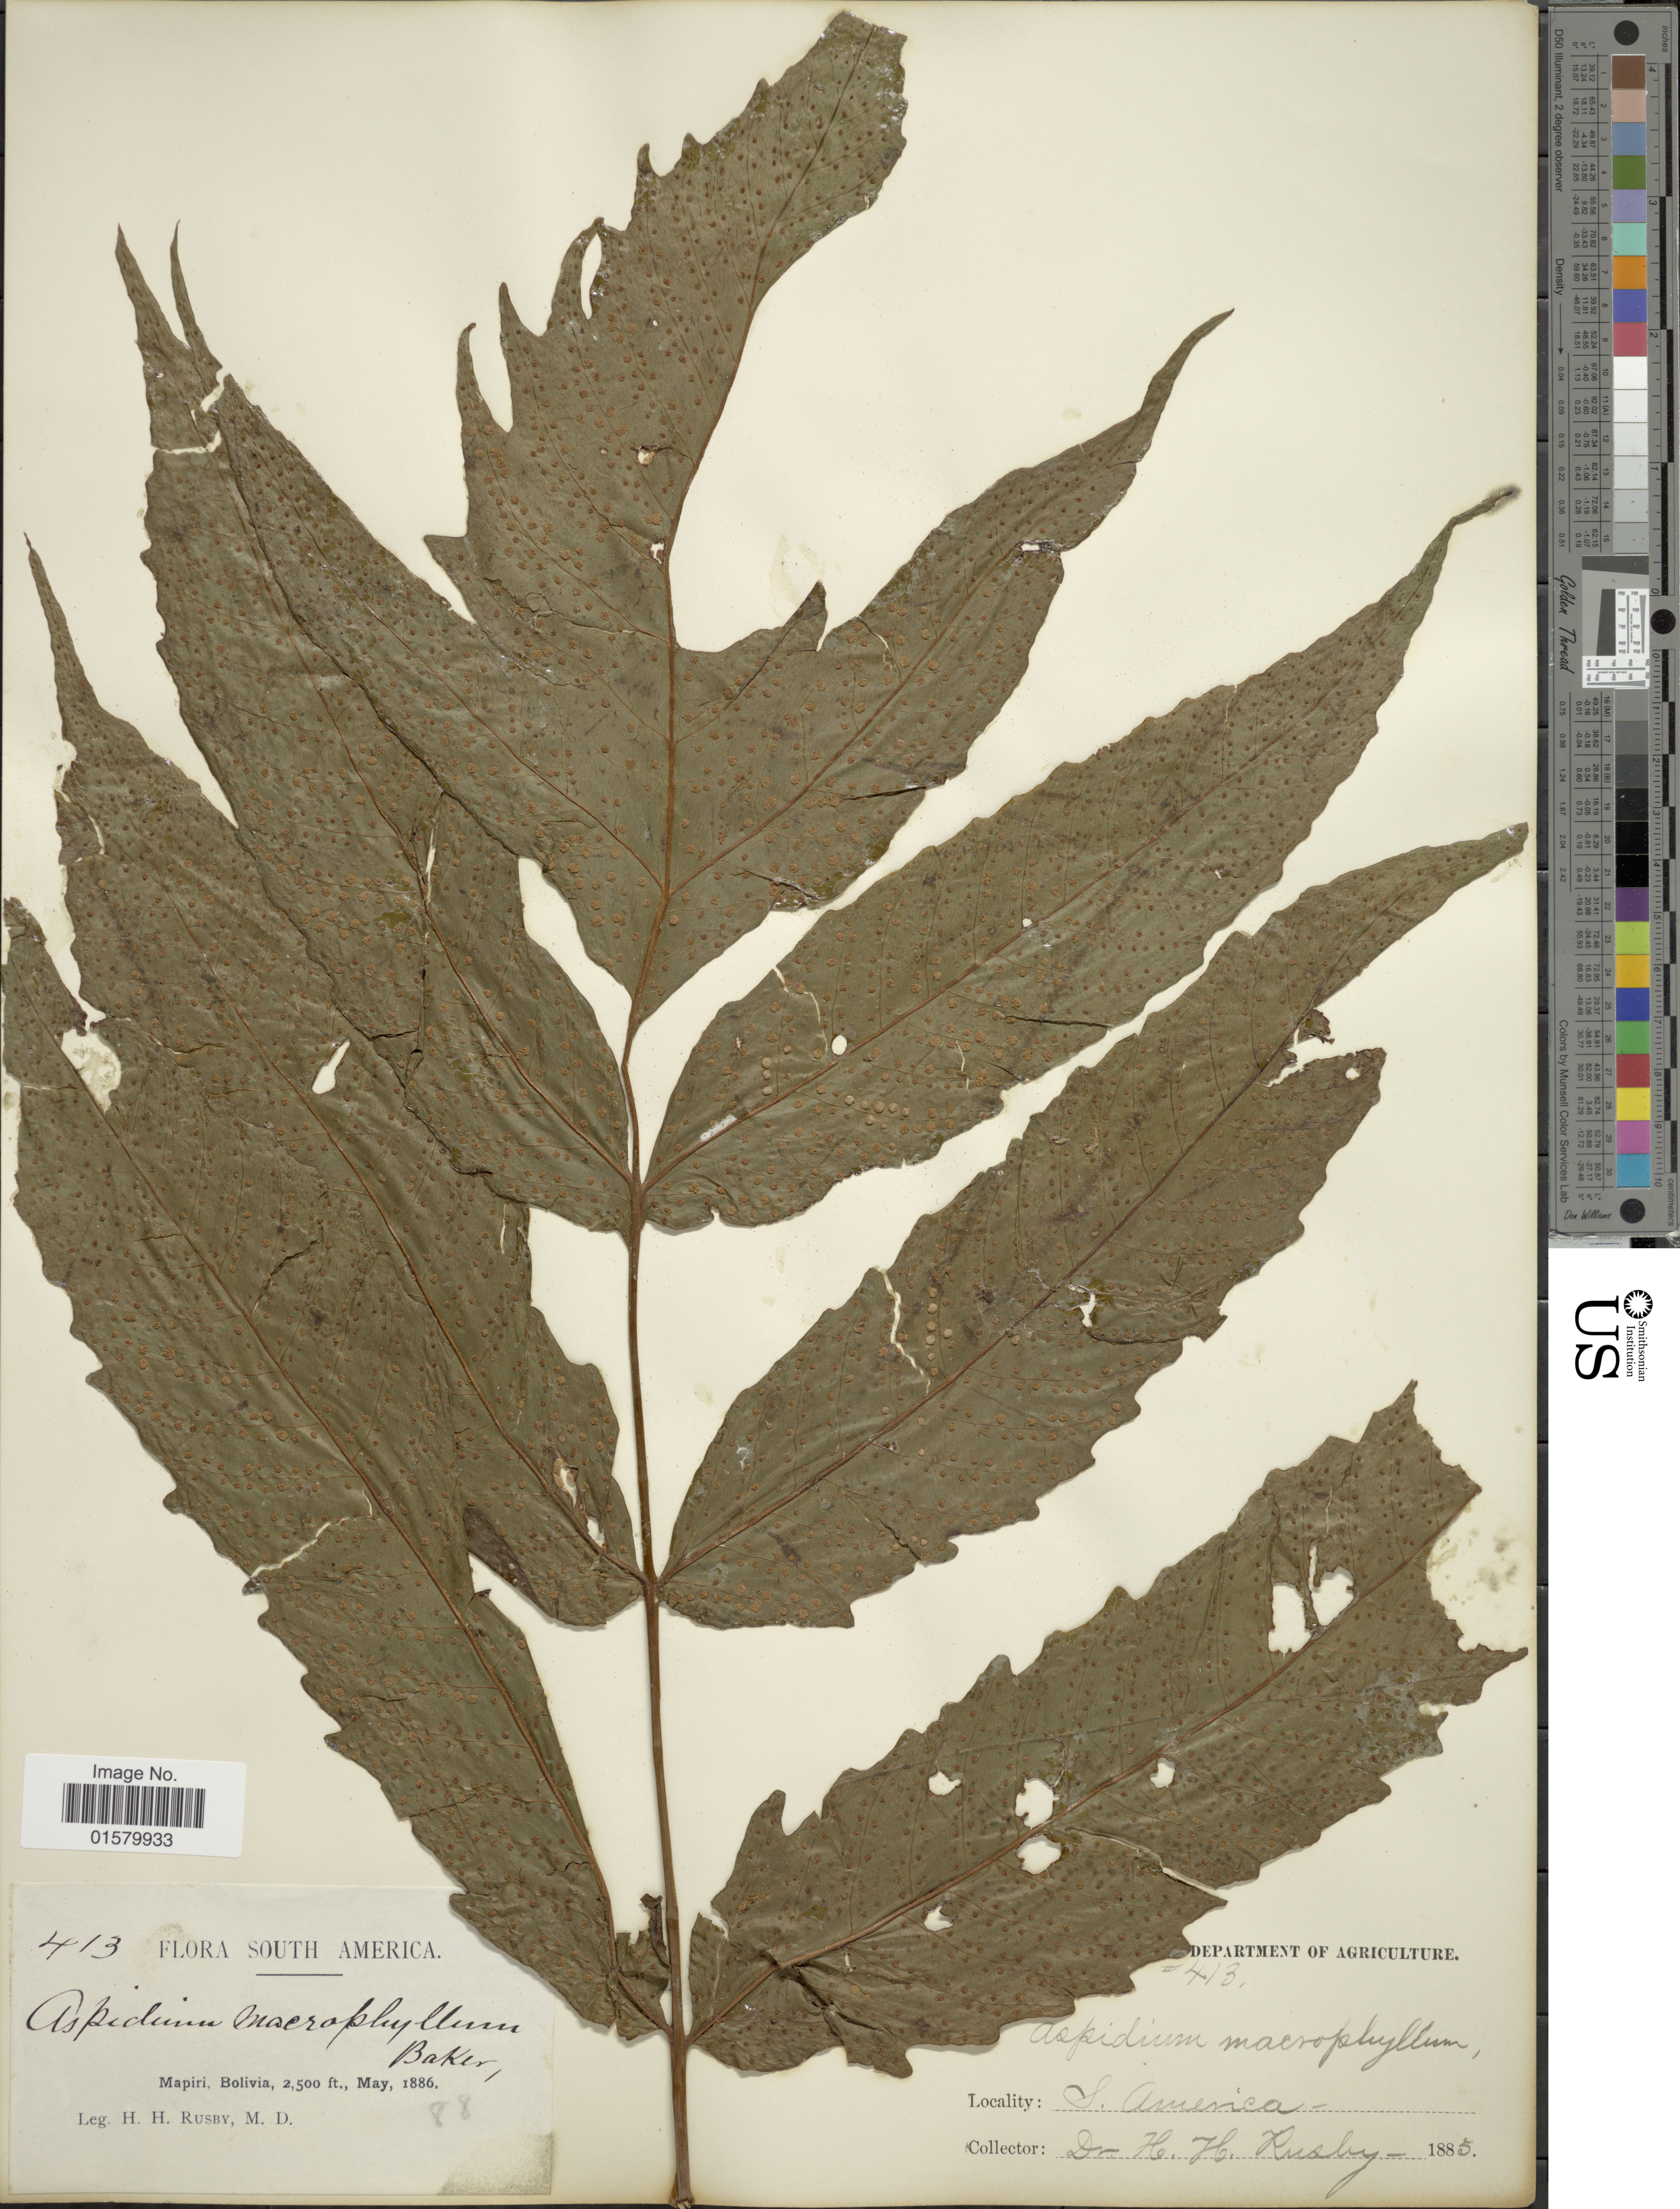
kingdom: Plantae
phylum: Tracheophyta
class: Polypodiopsida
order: Polypodiales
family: Tectariaceae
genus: Tectaria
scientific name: Tectaria transiens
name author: (C.V. Morton) A.R. Sm.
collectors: H. H. Rusby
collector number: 413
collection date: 1886-05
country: Bolivia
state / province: La Páz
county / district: Larecaja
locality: Mapiri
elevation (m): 762